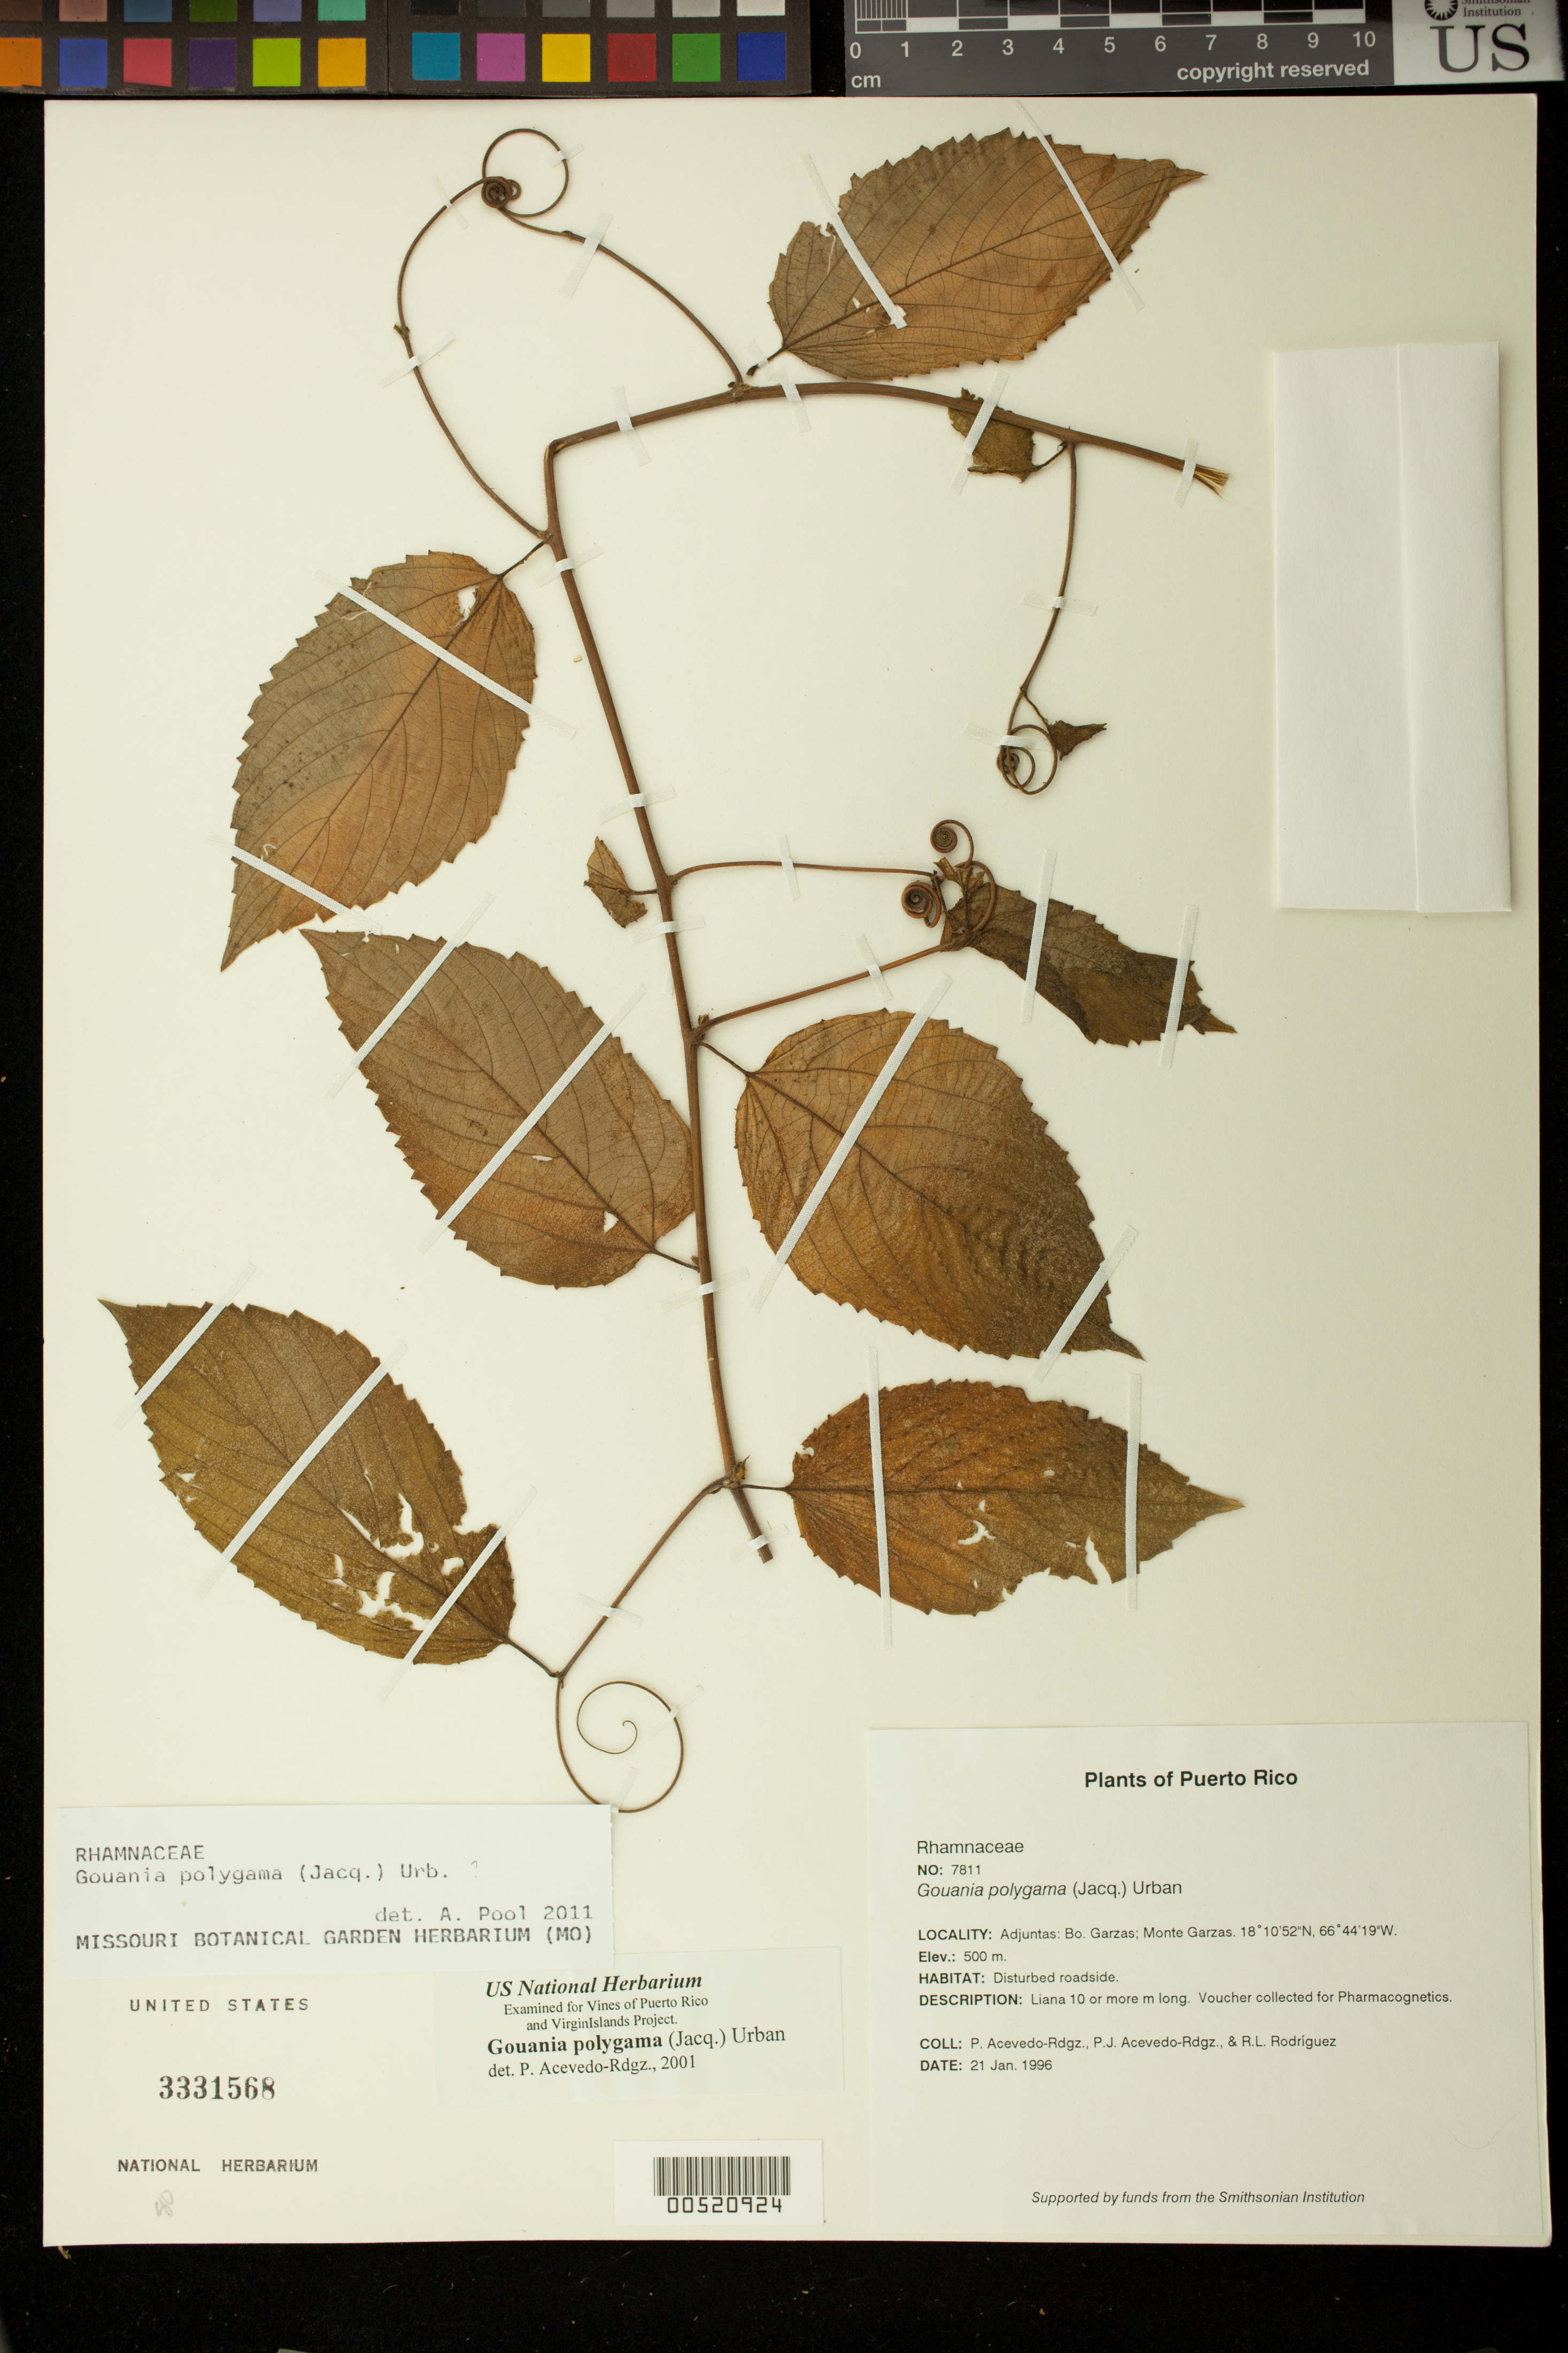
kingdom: Plantae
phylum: Tracheophyta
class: Magnoliopsida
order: Rosales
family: Rhamnaceae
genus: Gouania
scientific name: Gouania polygama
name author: (Jacq.) Urb.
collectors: P. Acevedo-Rodr., P. Acevedo-Rodr. & R. Rdgz.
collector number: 7811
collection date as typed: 21 Jan 1996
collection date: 1996-01-21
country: Puerto Rico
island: Puerto Rico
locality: Adjuntas: Bo. Garzas; Monte Garzas.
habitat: Disturbed roadside.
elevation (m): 500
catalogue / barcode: US 3331568